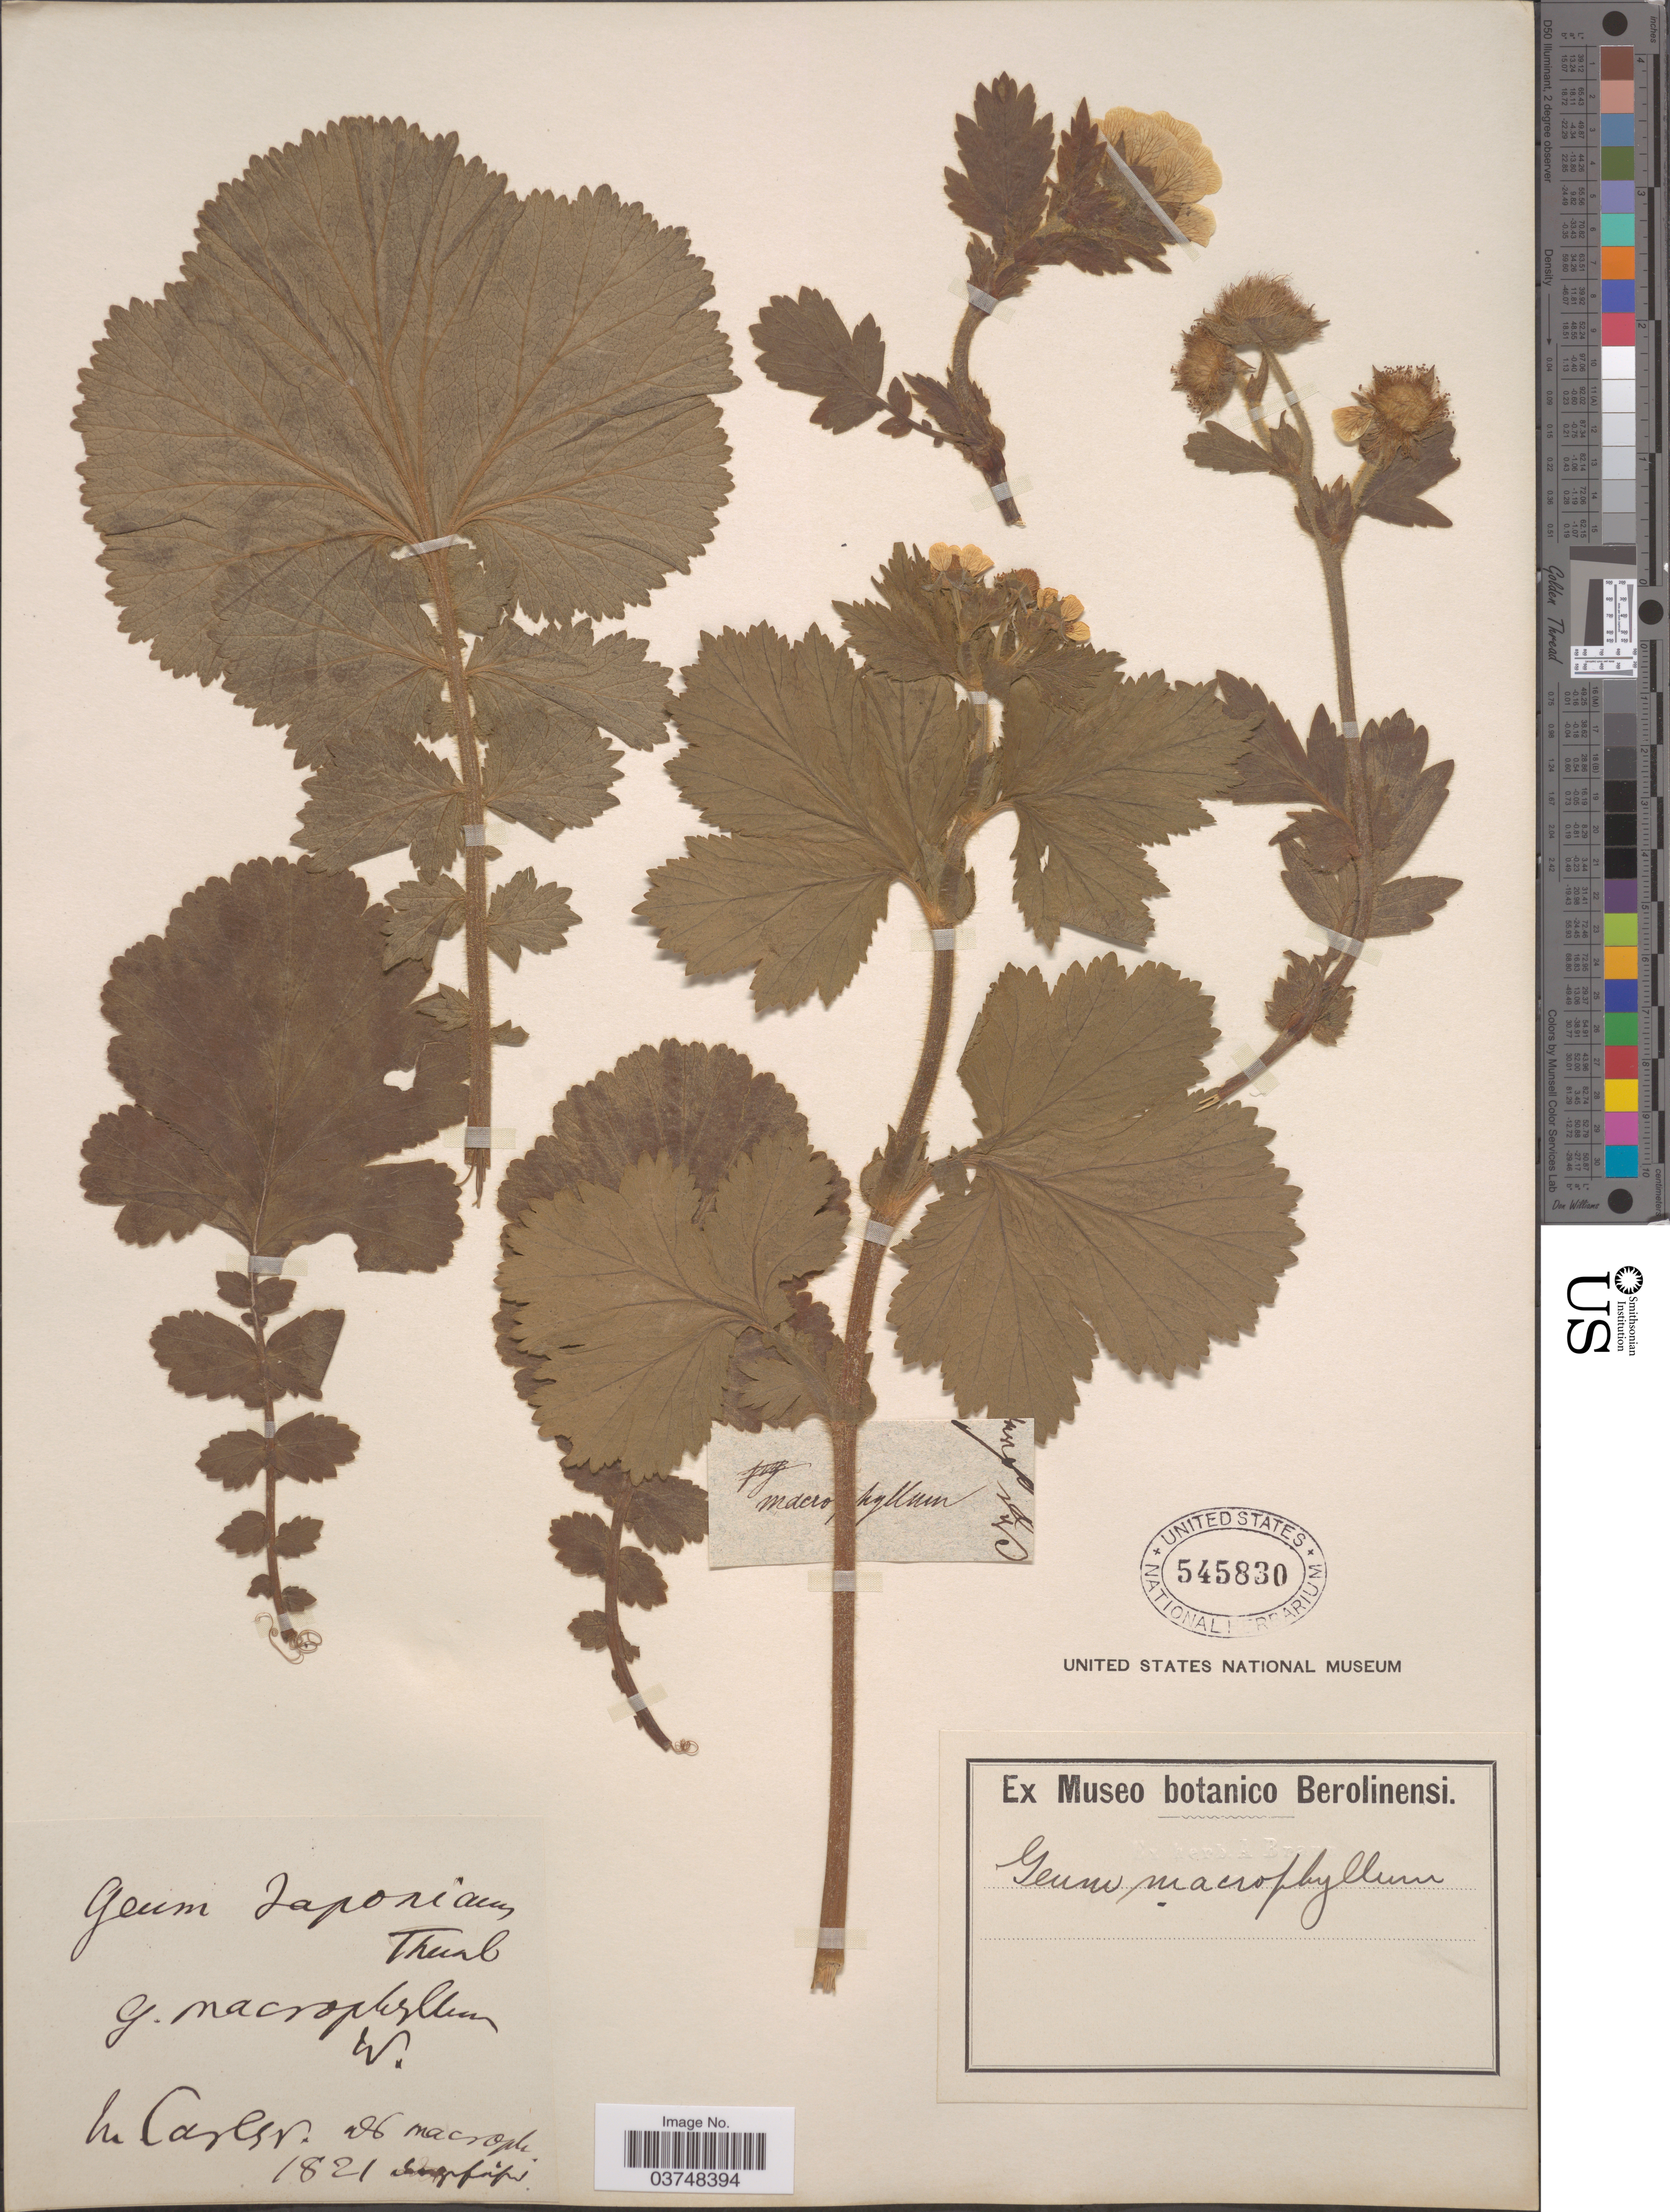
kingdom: Plantae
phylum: Tracheophyta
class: Magnoliopsida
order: Rosales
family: Rosaceae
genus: Geum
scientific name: Geum macrophyllum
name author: Willd.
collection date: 1821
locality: L. Caresr. ad macropu. [interpreted]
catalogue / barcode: US 545830